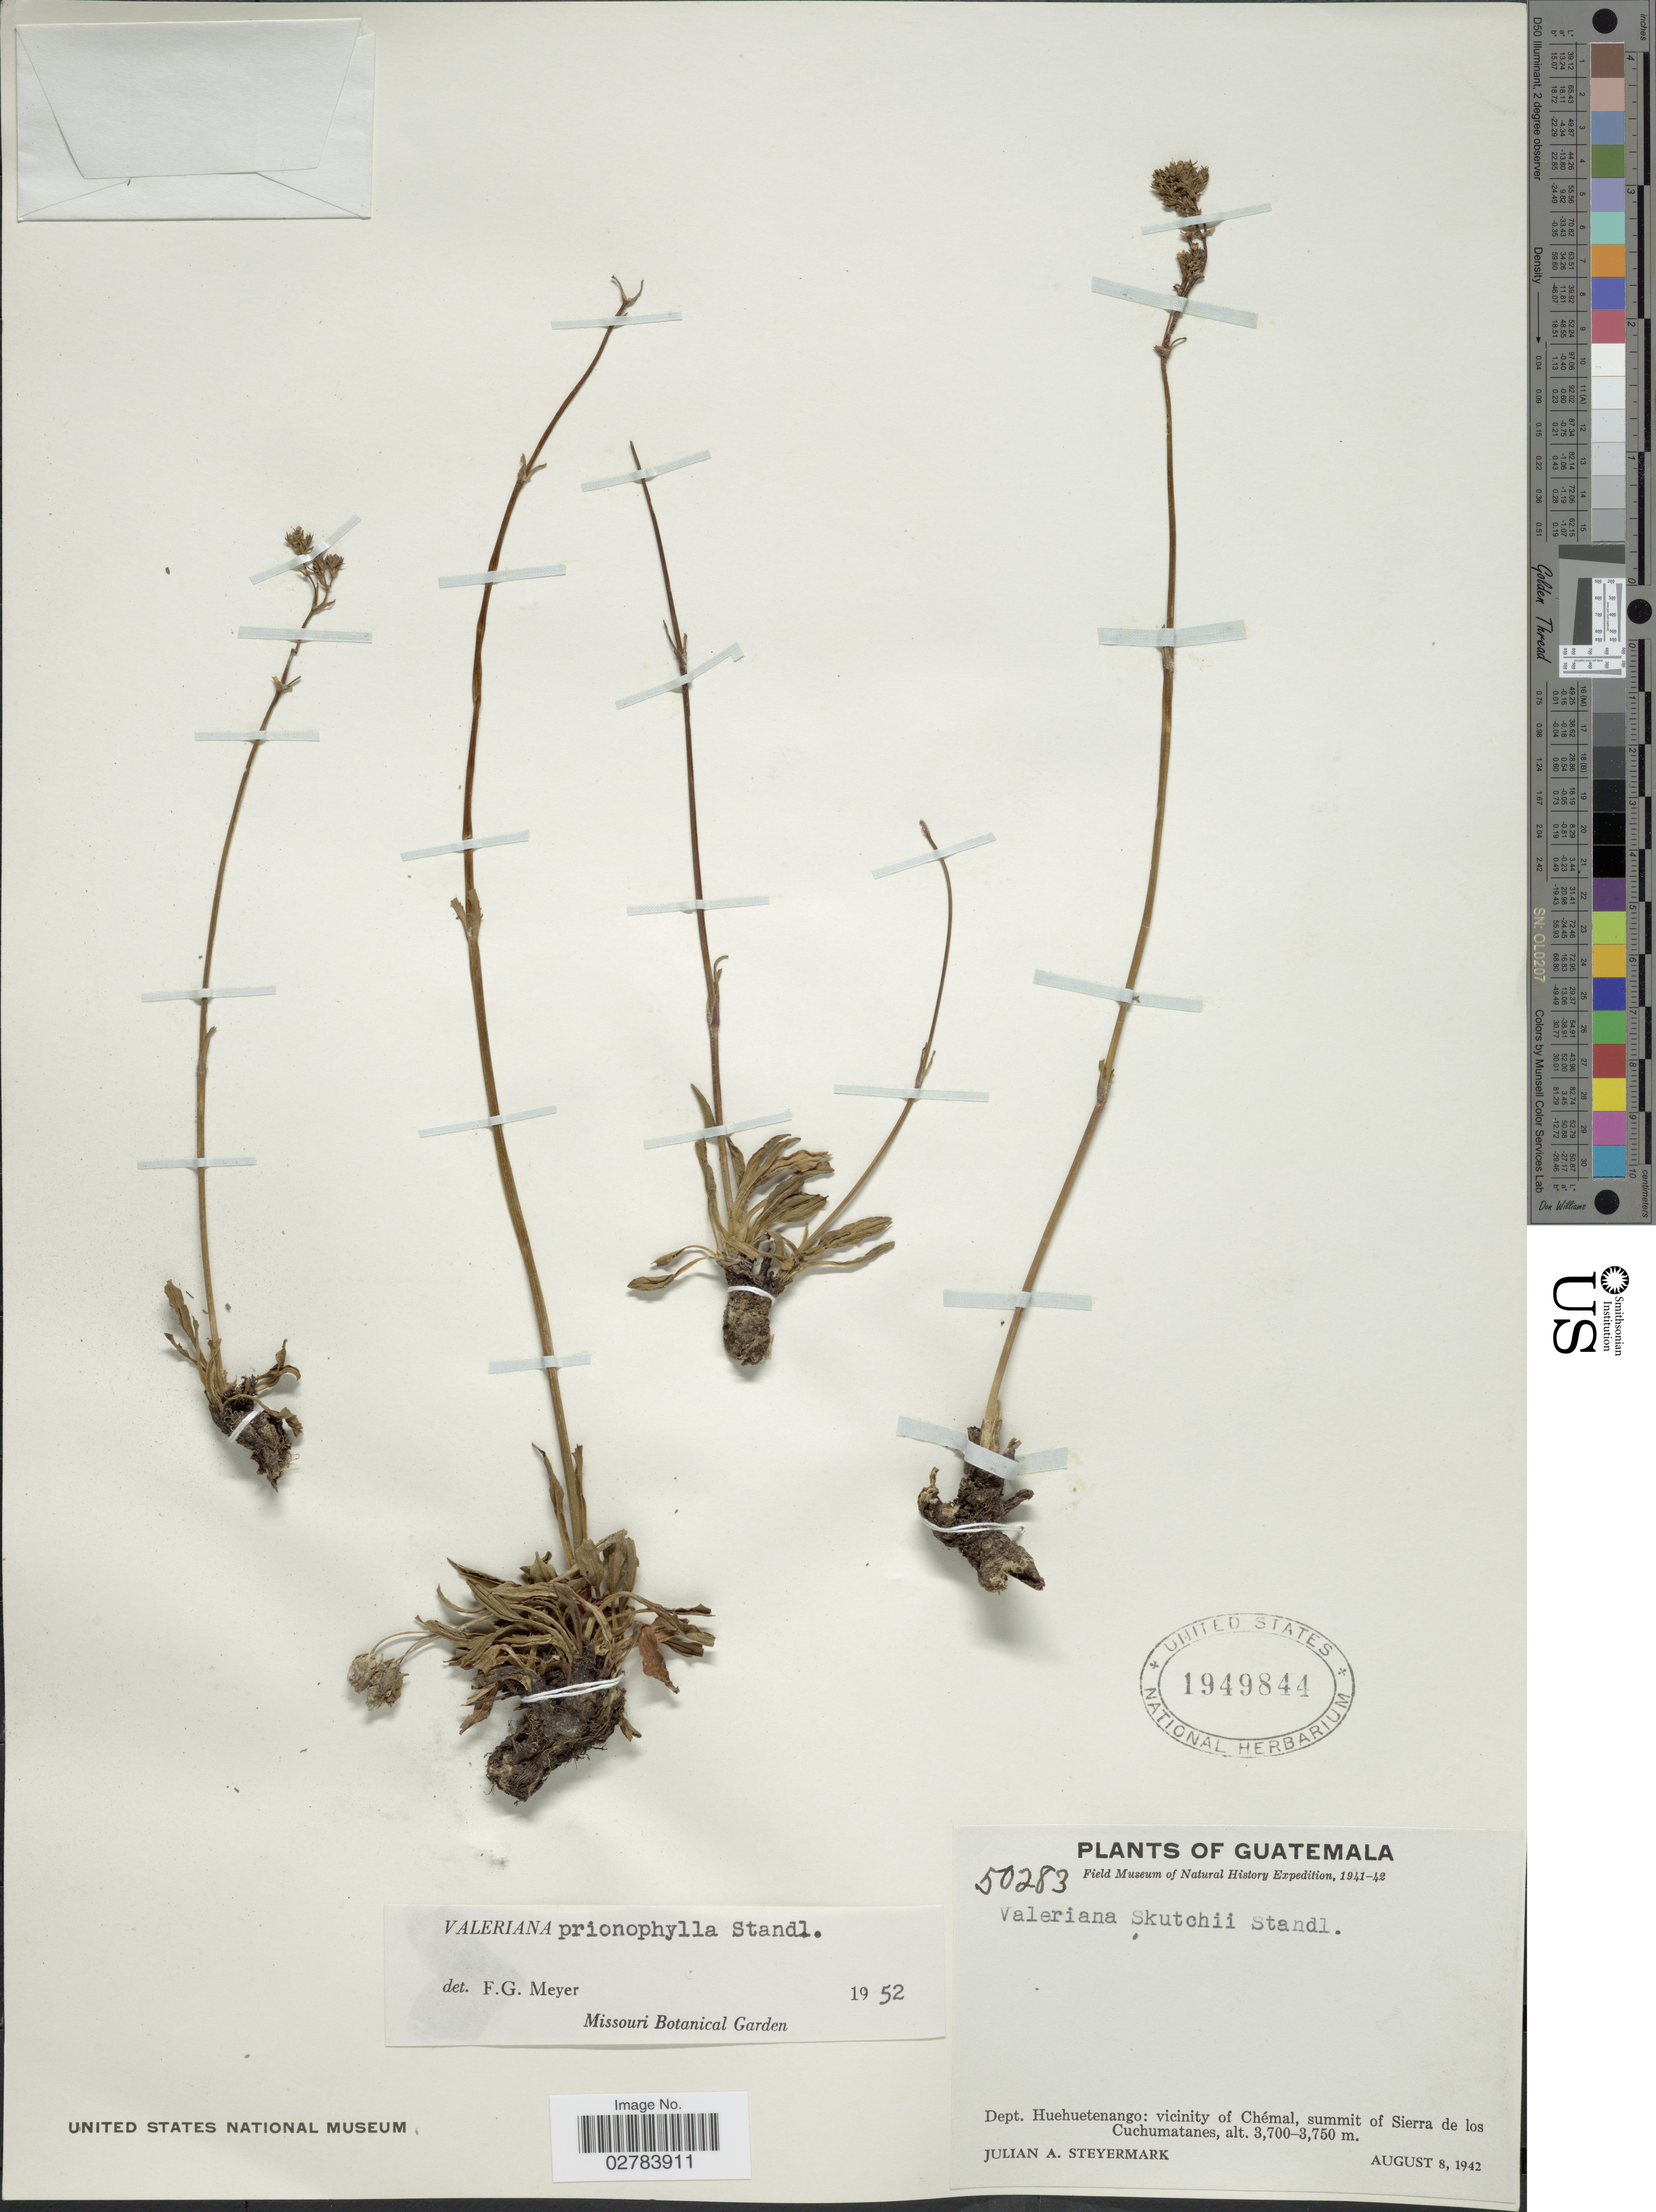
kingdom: Plantae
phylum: Tracheophyta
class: Magnoliopsida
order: Dipsacales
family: Caprifoliaceae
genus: Valeriana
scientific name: Valeriana prionophylla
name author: Standl.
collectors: J. Steyermark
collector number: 50283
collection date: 1942-08-08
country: Guatemala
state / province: Huehuetenango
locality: Dept. Huehuetenango, vicinity of Chémal, summit of Sierra de los Cuchumatanes.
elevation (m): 3700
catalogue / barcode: US 1949844